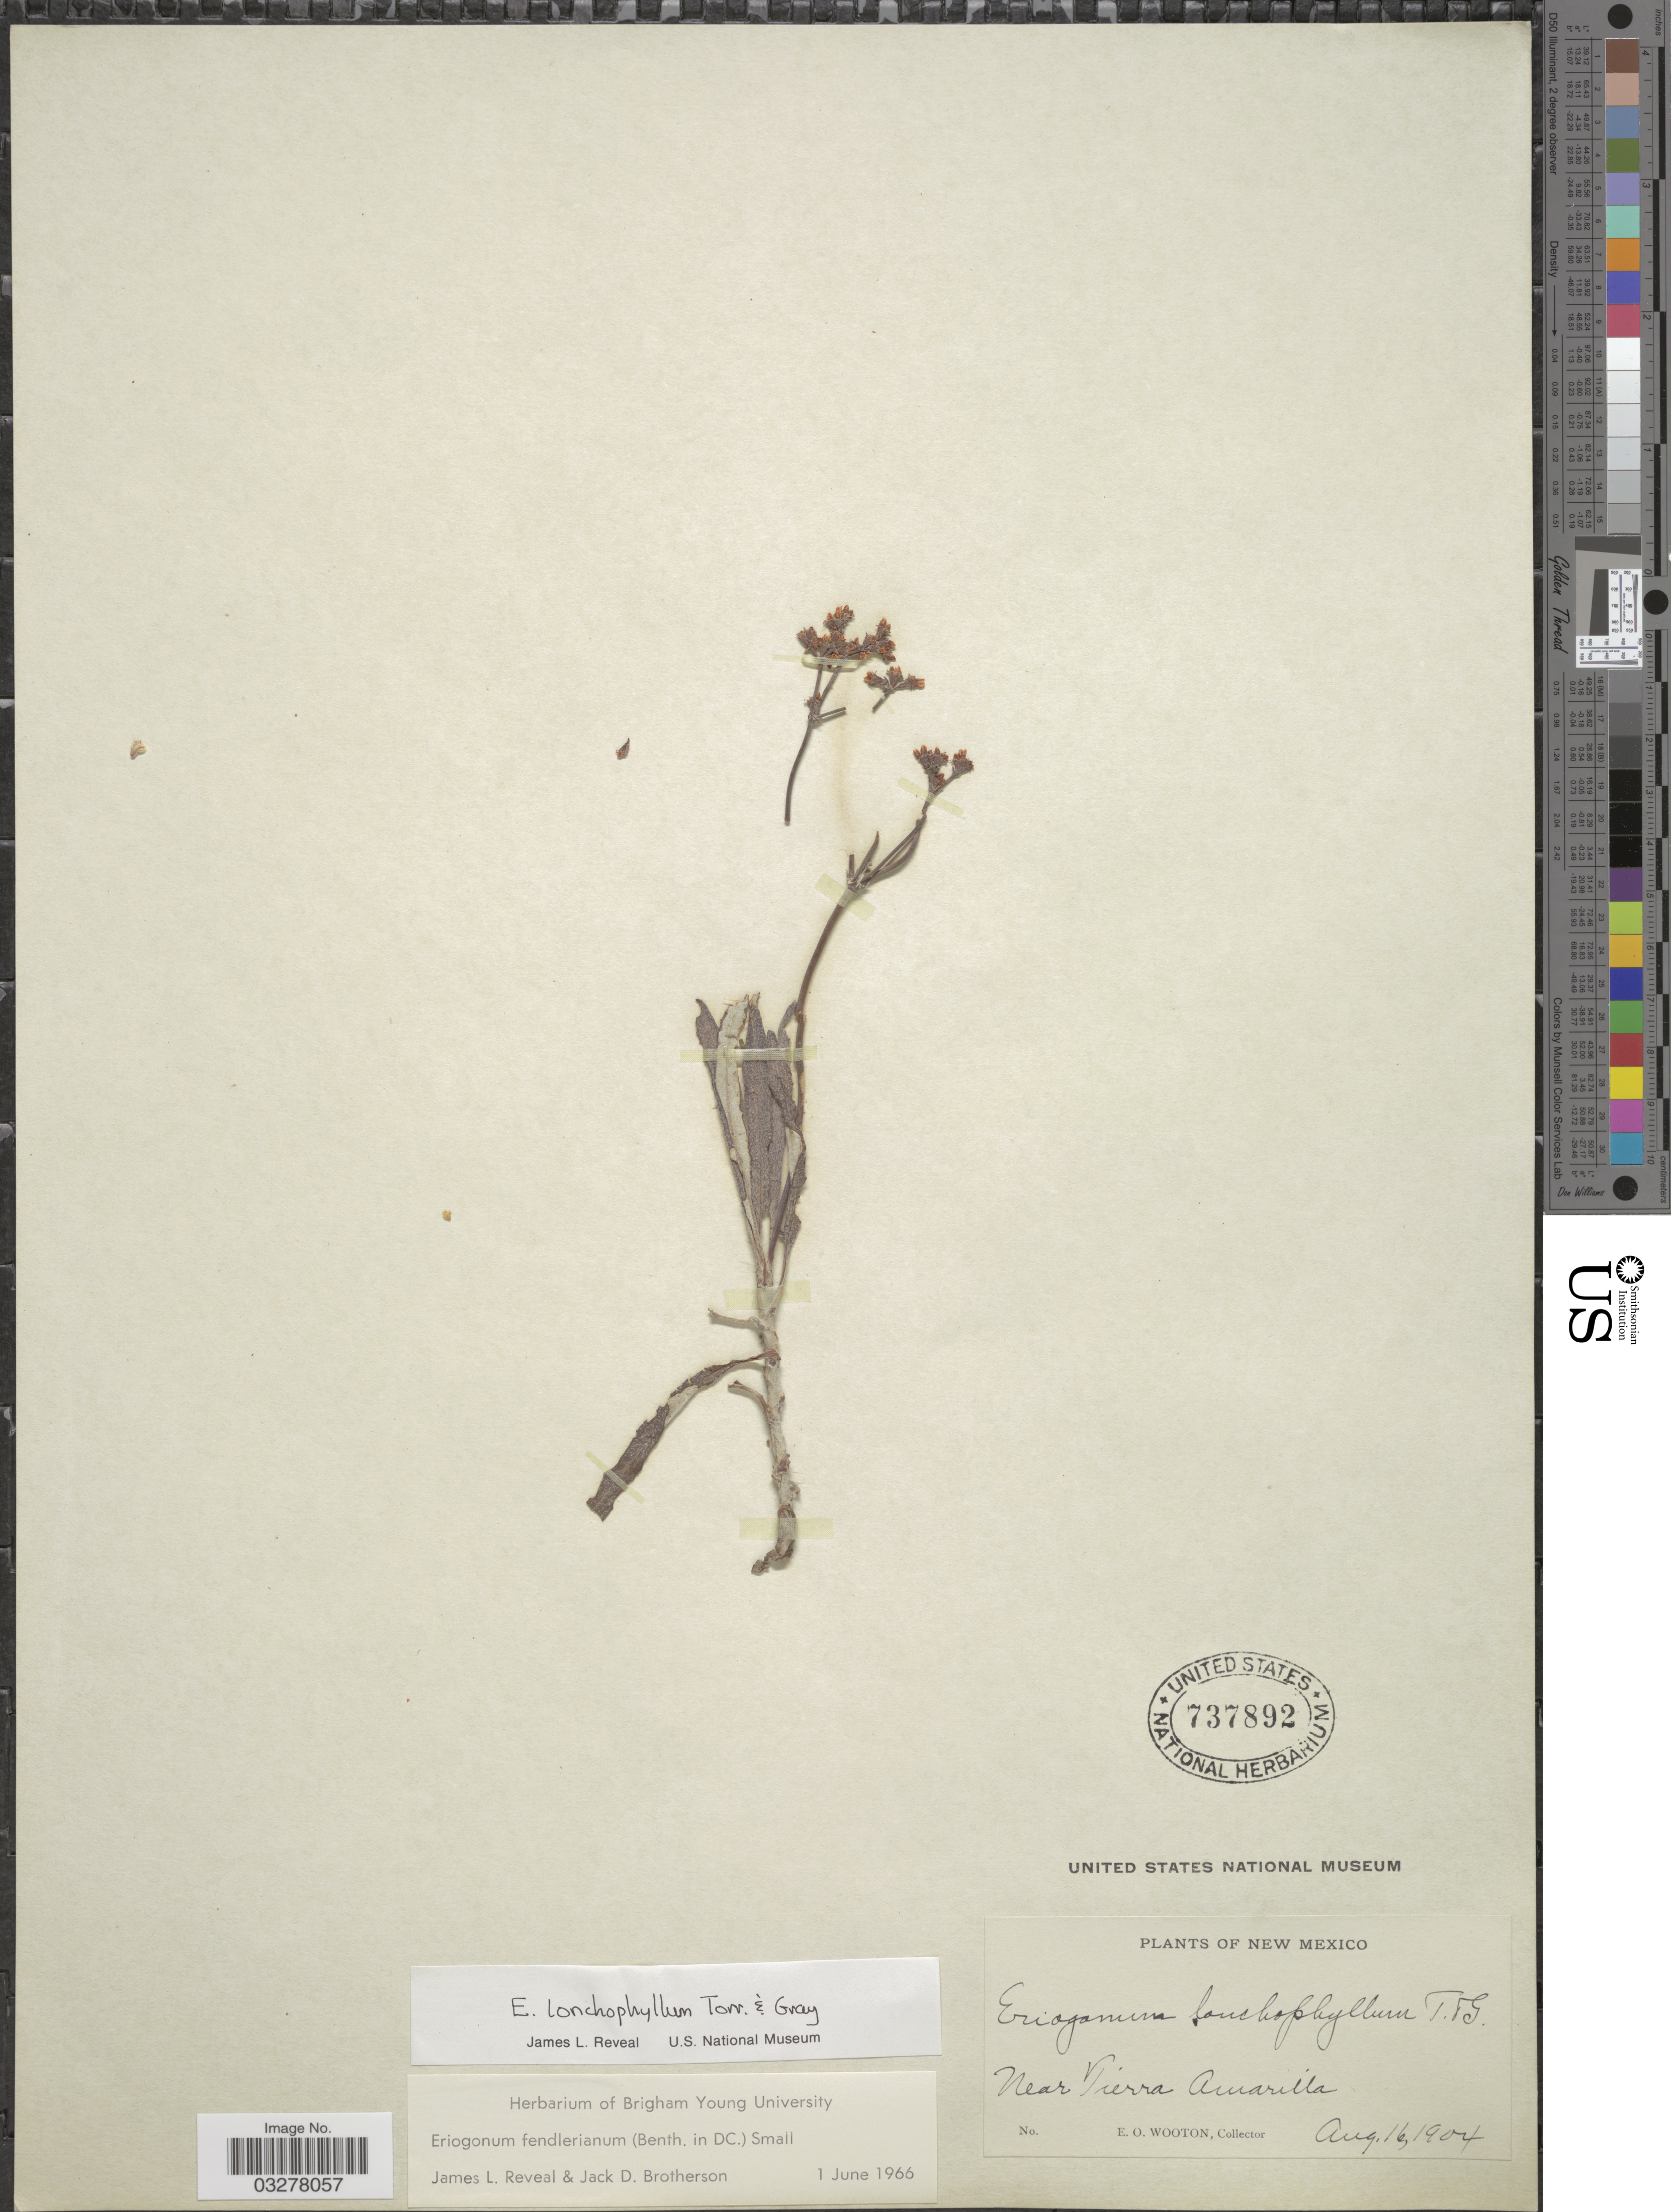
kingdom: Plantae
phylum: Tracheophyta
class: Magnoliopsida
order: Caryophyllales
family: Polygonaceae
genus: Eriogonum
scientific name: Eriogonum lonchophyllum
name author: Torr. & A. Gray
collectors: E. O. Wooton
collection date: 1904-08-16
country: United States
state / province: New Mexico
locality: Near Tierra Amarilla.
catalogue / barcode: US 737892